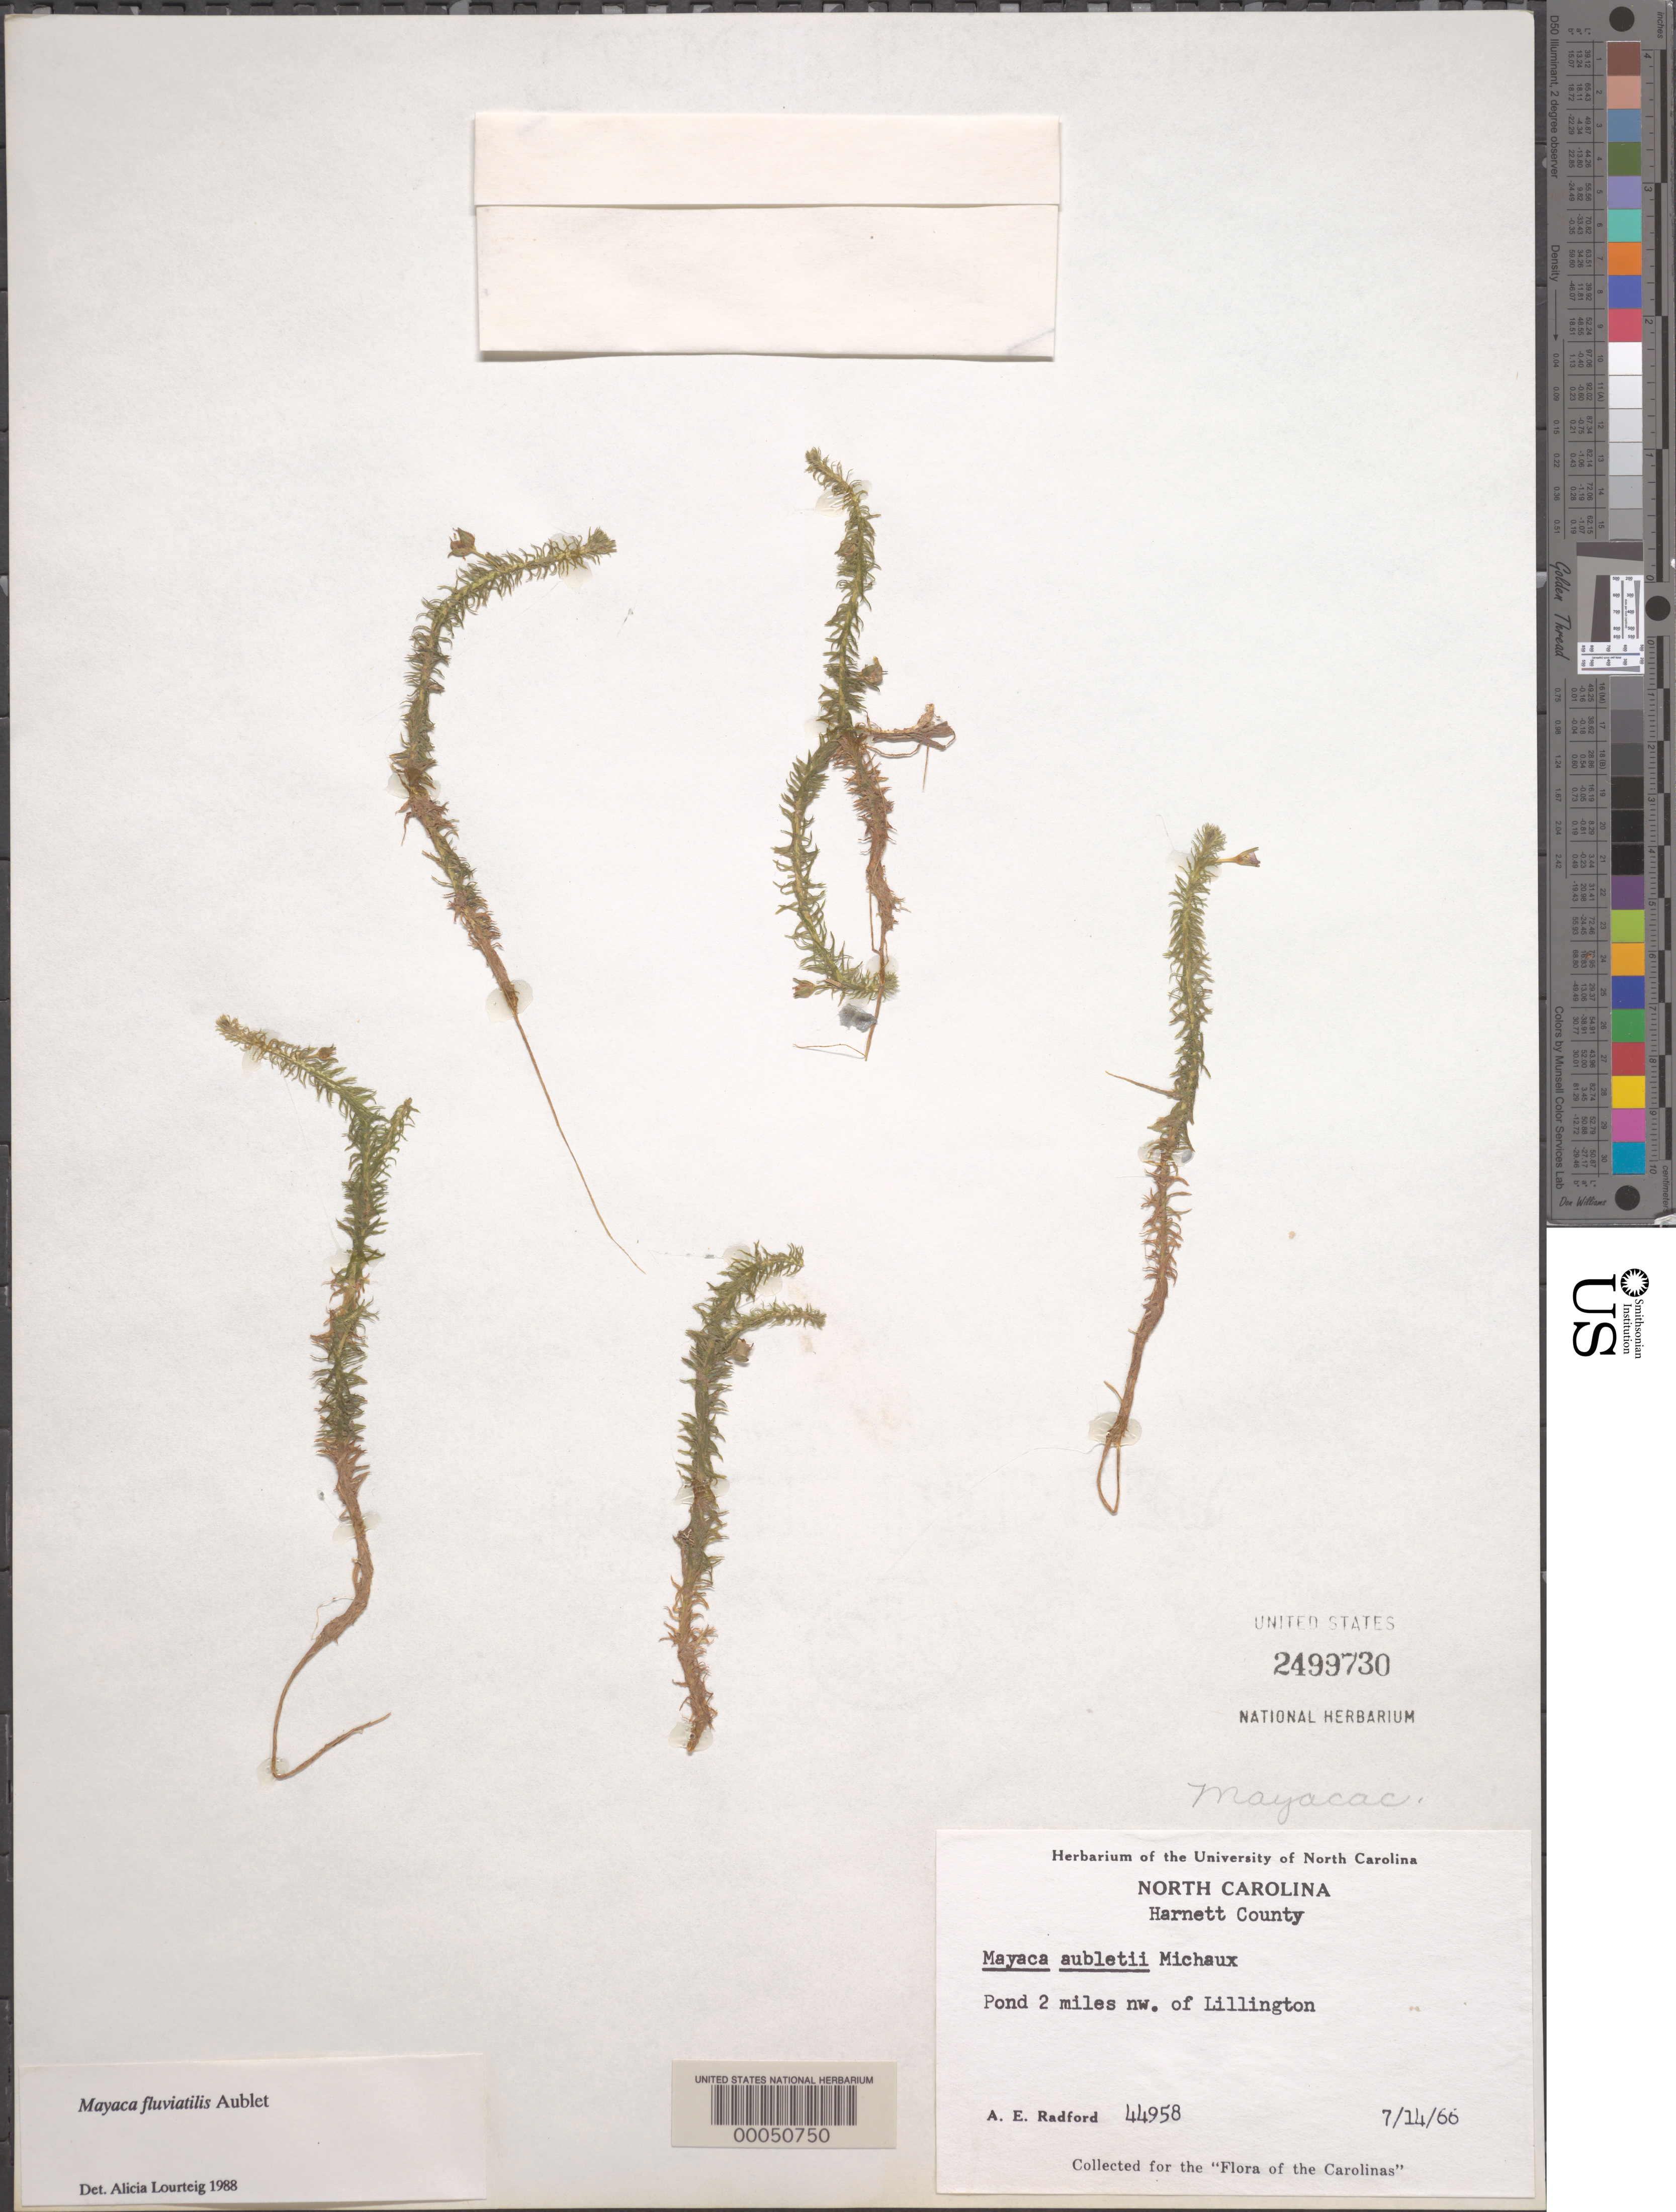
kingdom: Plantae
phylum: Tracheophyta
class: Liliopsida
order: Poales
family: Mayacaceae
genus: Mayaca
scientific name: Mayaca fluviatilis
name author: Aubl.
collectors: A. E. Radford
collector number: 44958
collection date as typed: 14 Jul 1966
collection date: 1966-07-14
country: United States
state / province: North Carolina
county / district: Harnett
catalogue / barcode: US 2499730